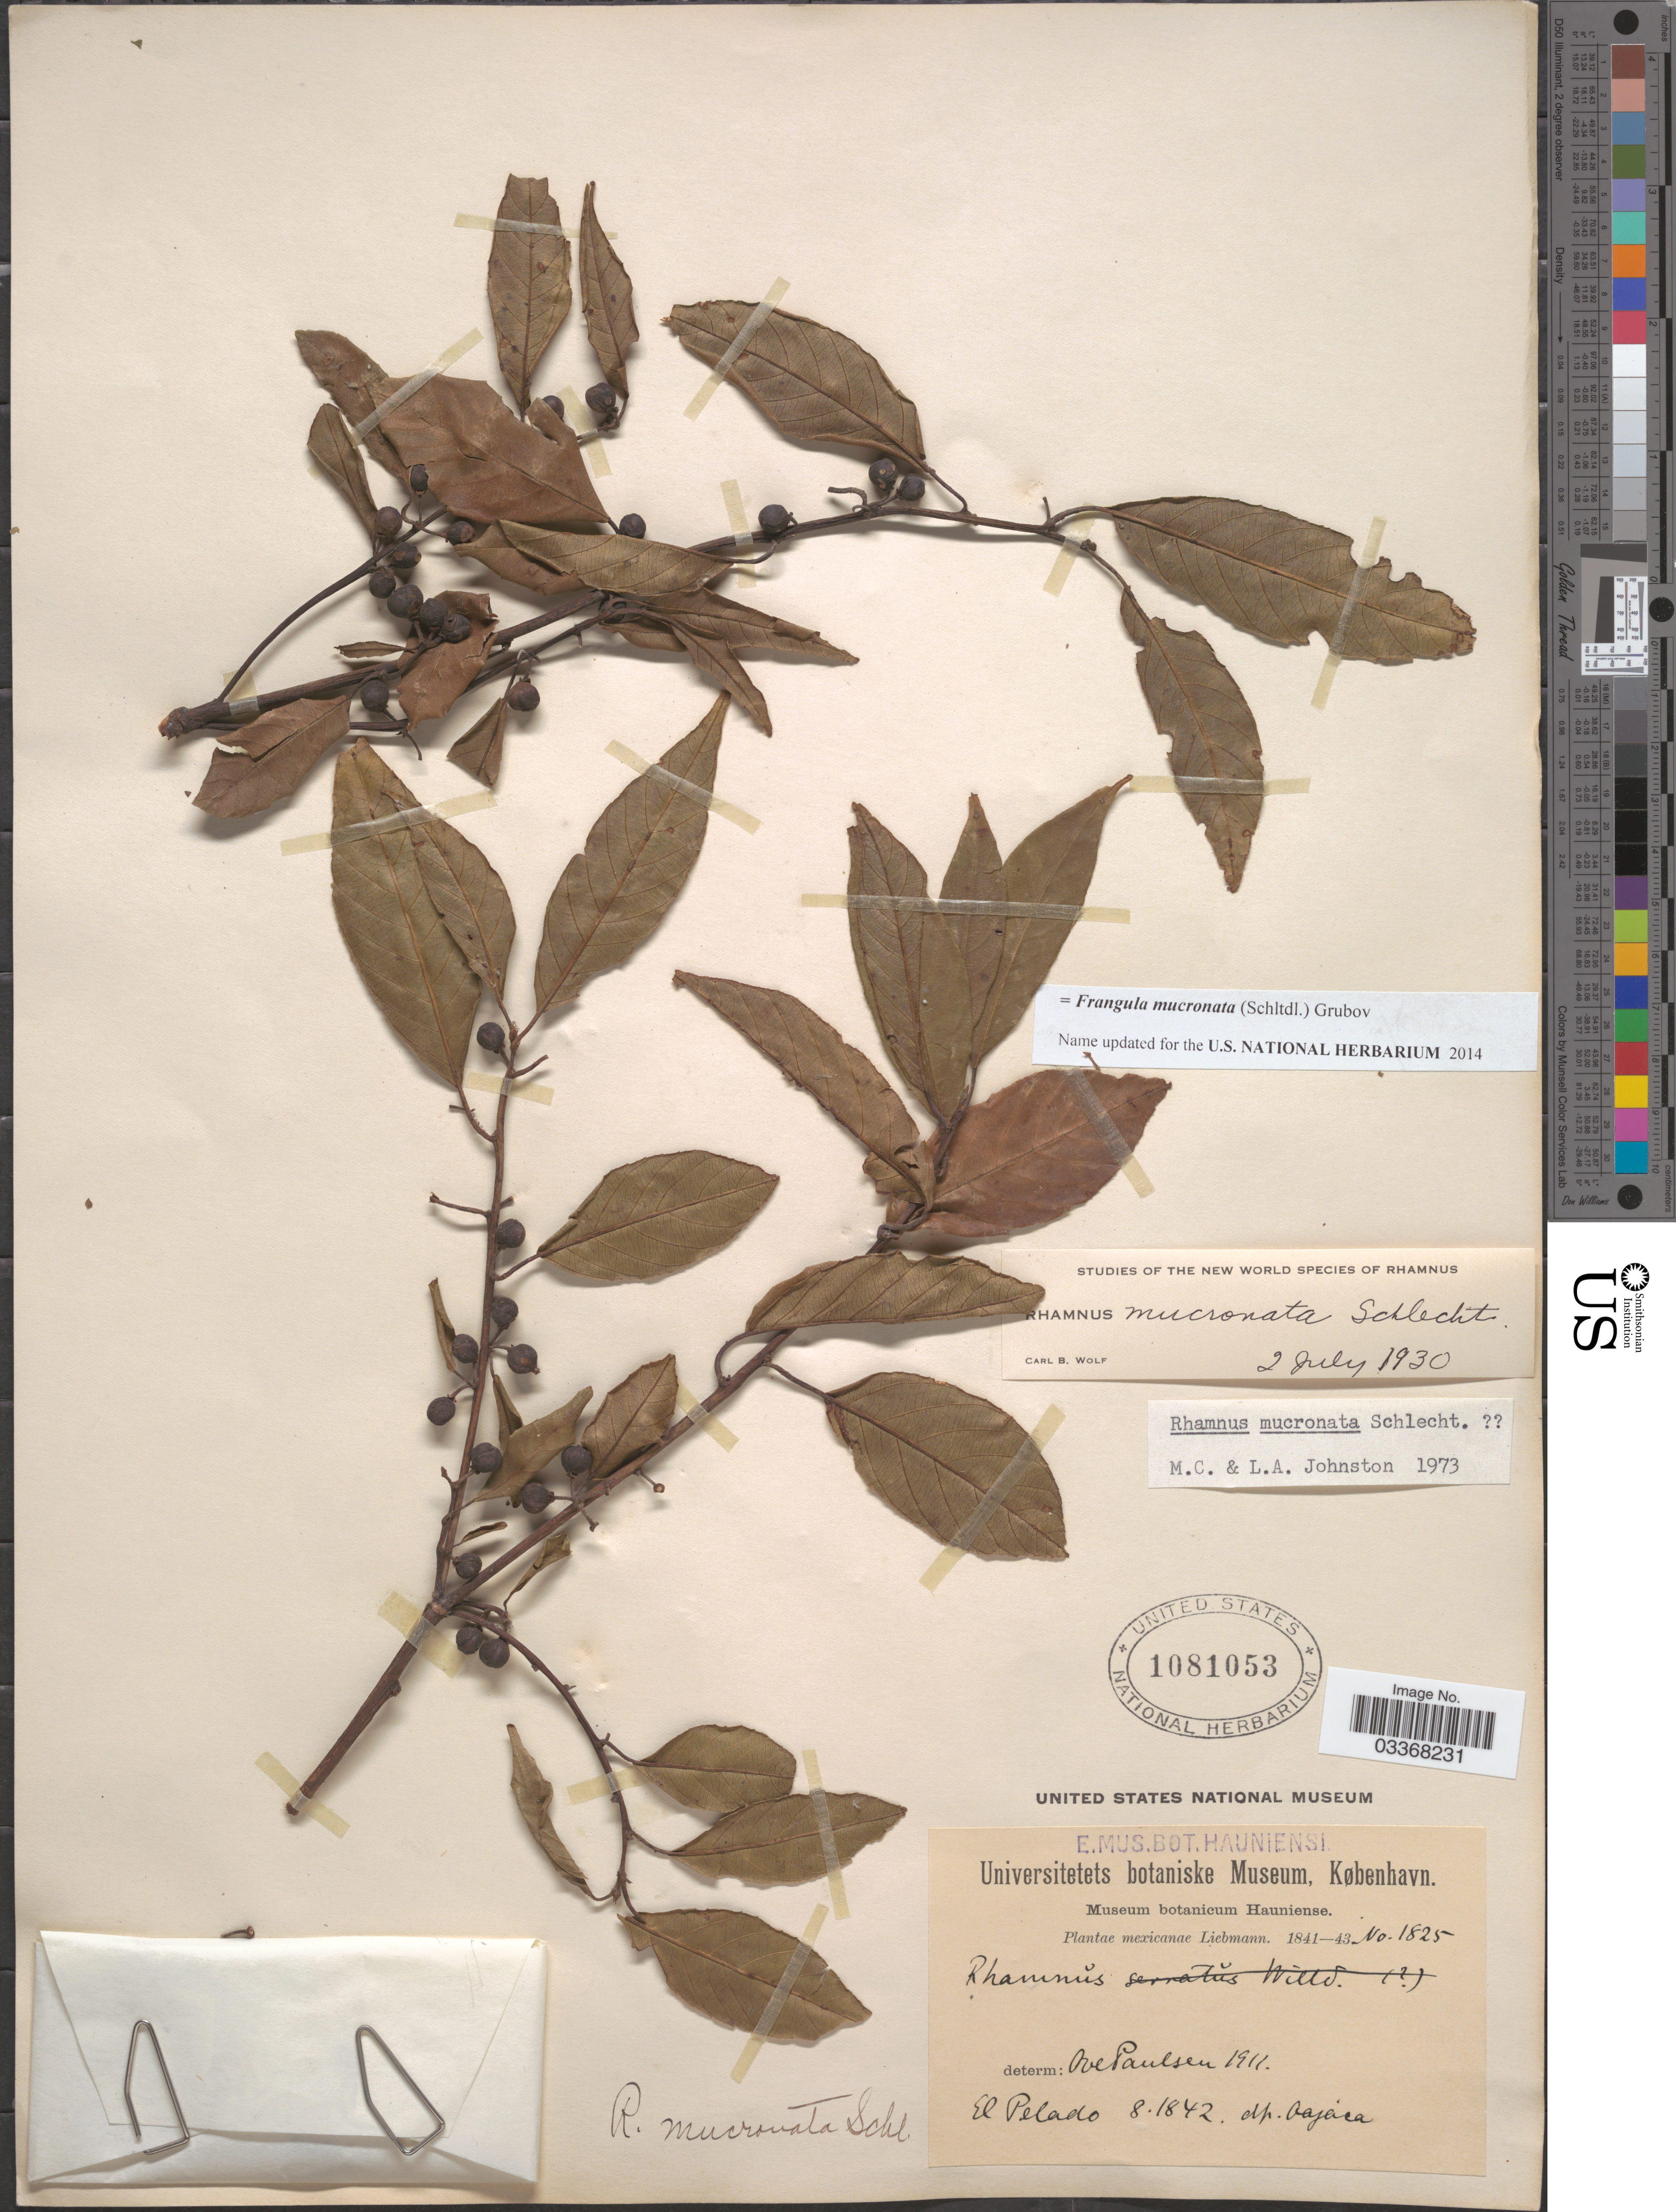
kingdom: Plantae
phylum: Tracheophyta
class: Magnoliopsida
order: Rosales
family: Rhamnaceae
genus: Frangula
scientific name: Frangula mucronata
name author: (Schltdl.) Grubov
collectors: Liebmann, --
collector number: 1825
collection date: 1842-08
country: Mexico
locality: El Pelado, dp. Oajaca.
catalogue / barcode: US 1081053